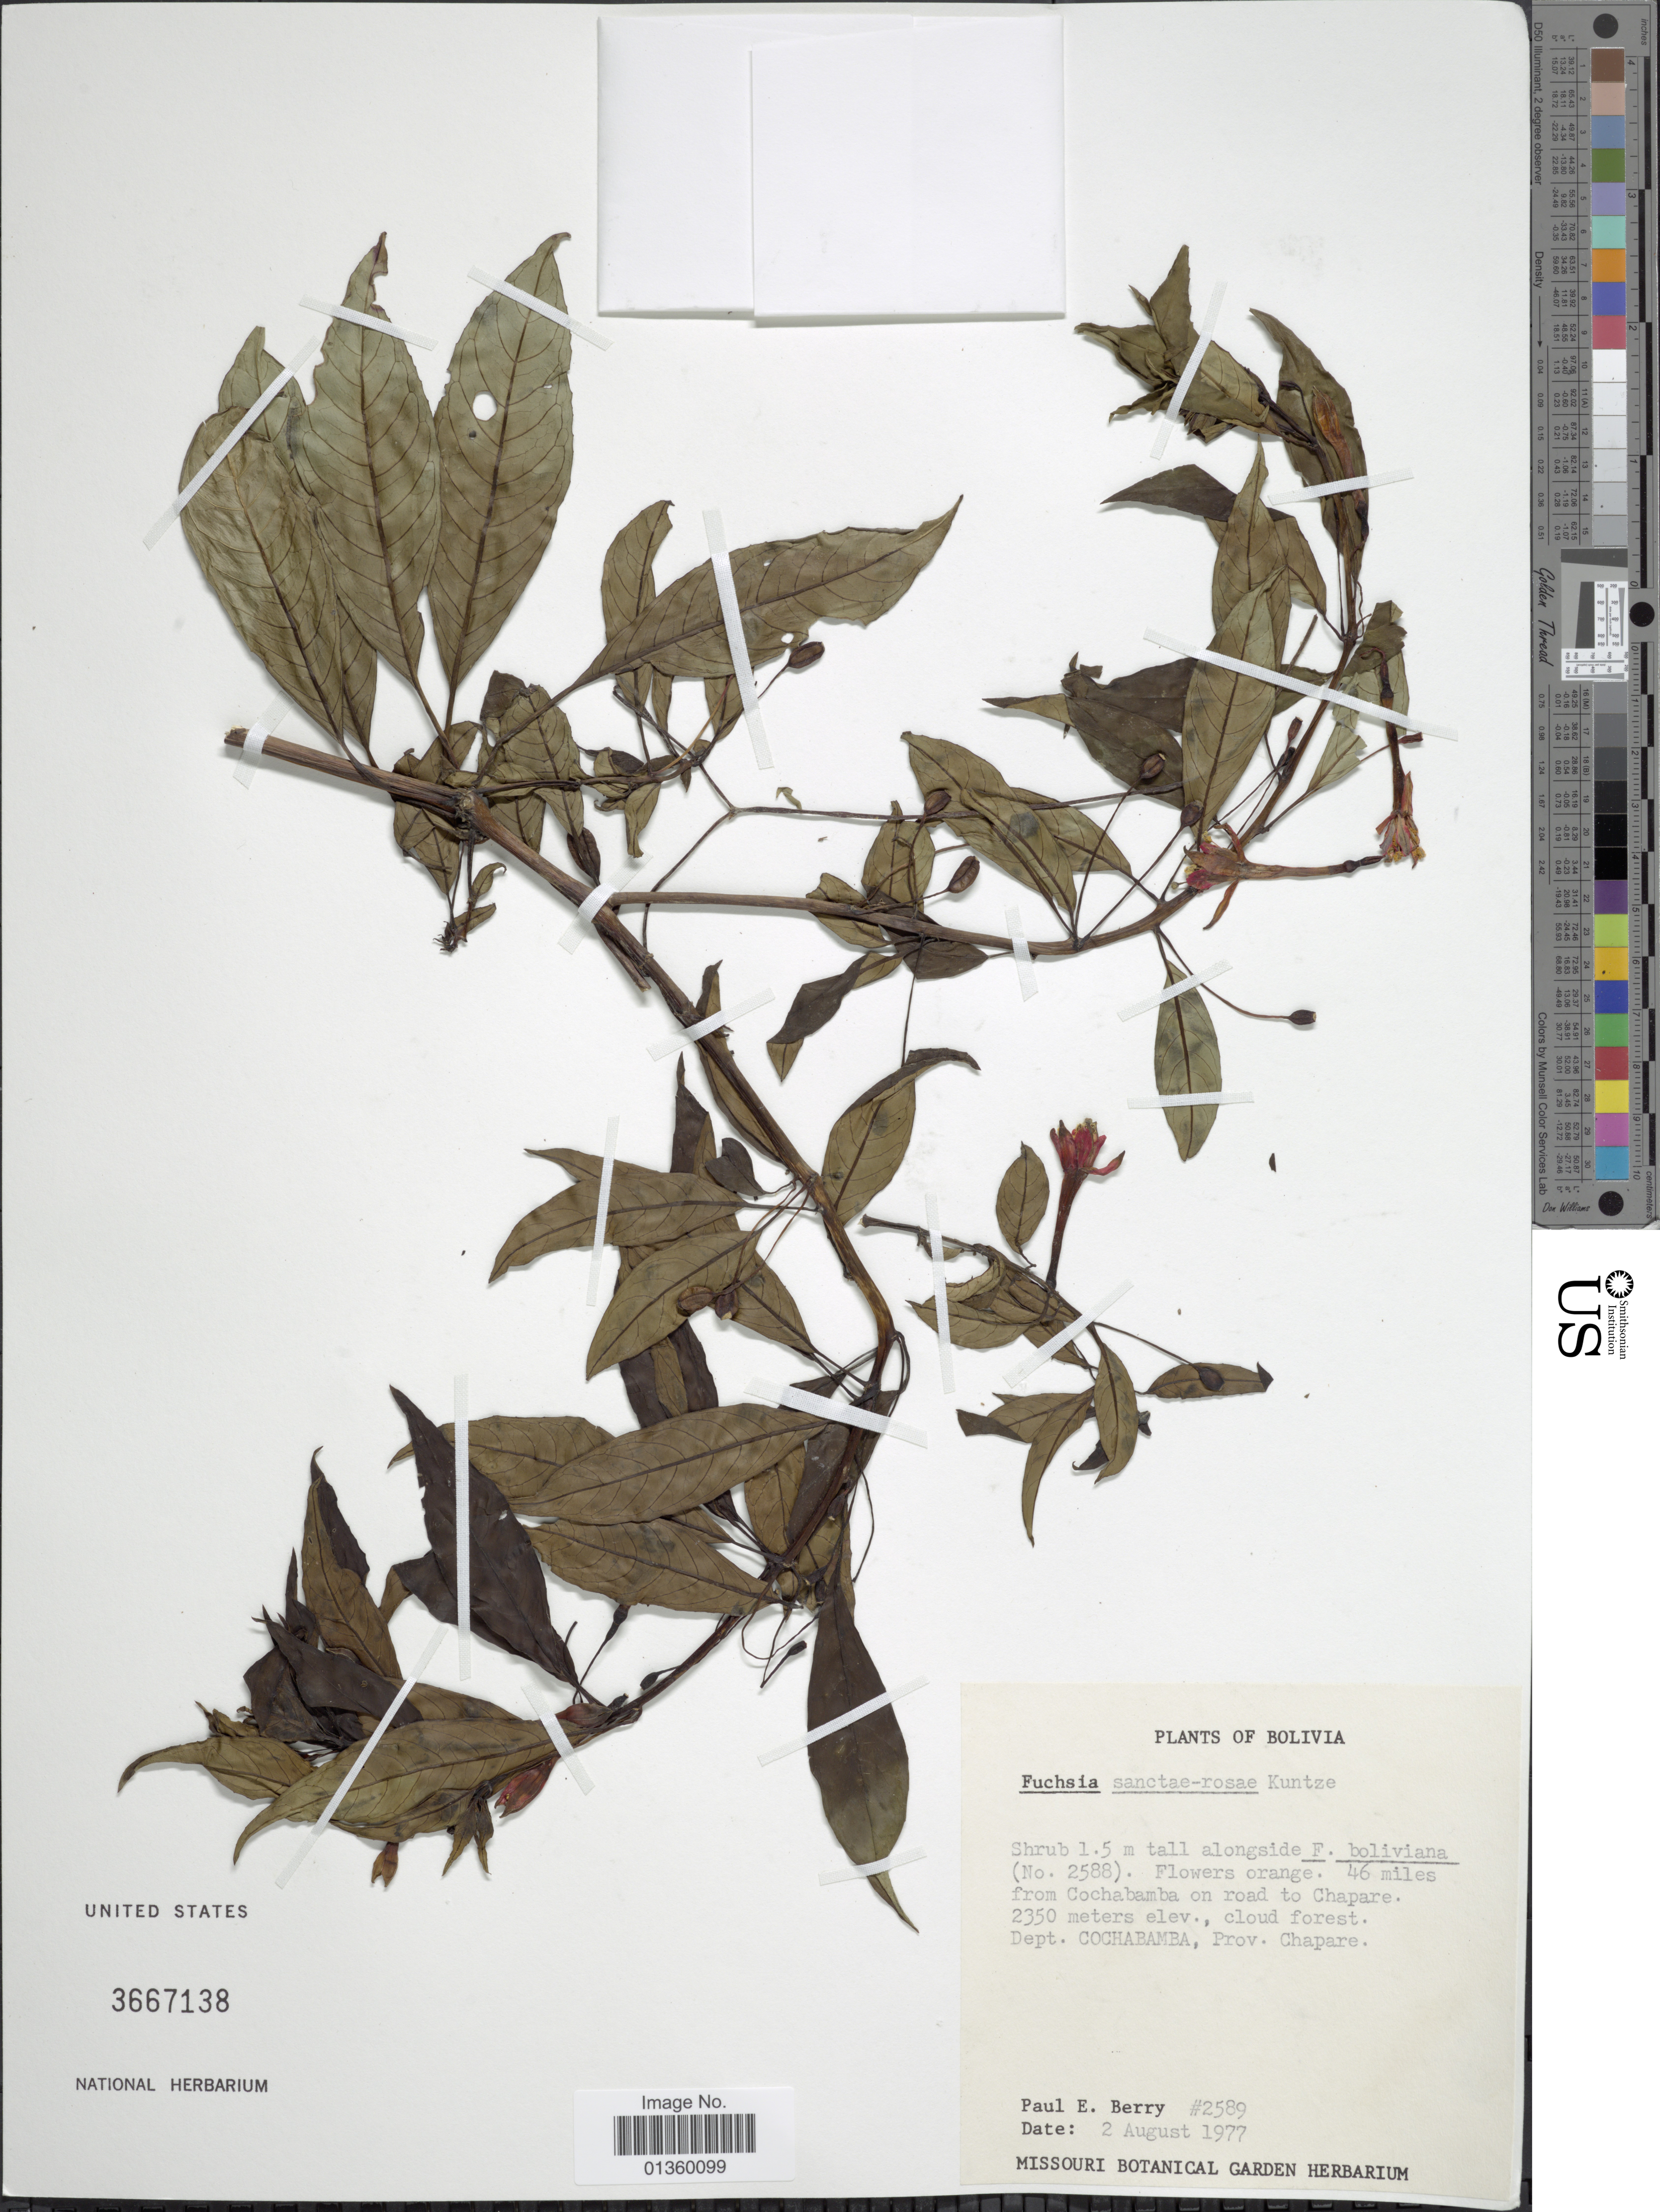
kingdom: Plantae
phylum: Tracheophyta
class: Magnoliopsida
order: Myrtales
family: Onagraceae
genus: Fuchsia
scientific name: Fuchsia sanctae-rosae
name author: Kuntze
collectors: P. E. Berry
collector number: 2589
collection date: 1977-08-02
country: Bolivia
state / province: Cochabamba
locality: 46 mile from Cochabamba on road to Chapare. Prov. Chapare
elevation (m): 2350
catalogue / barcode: US 3667138